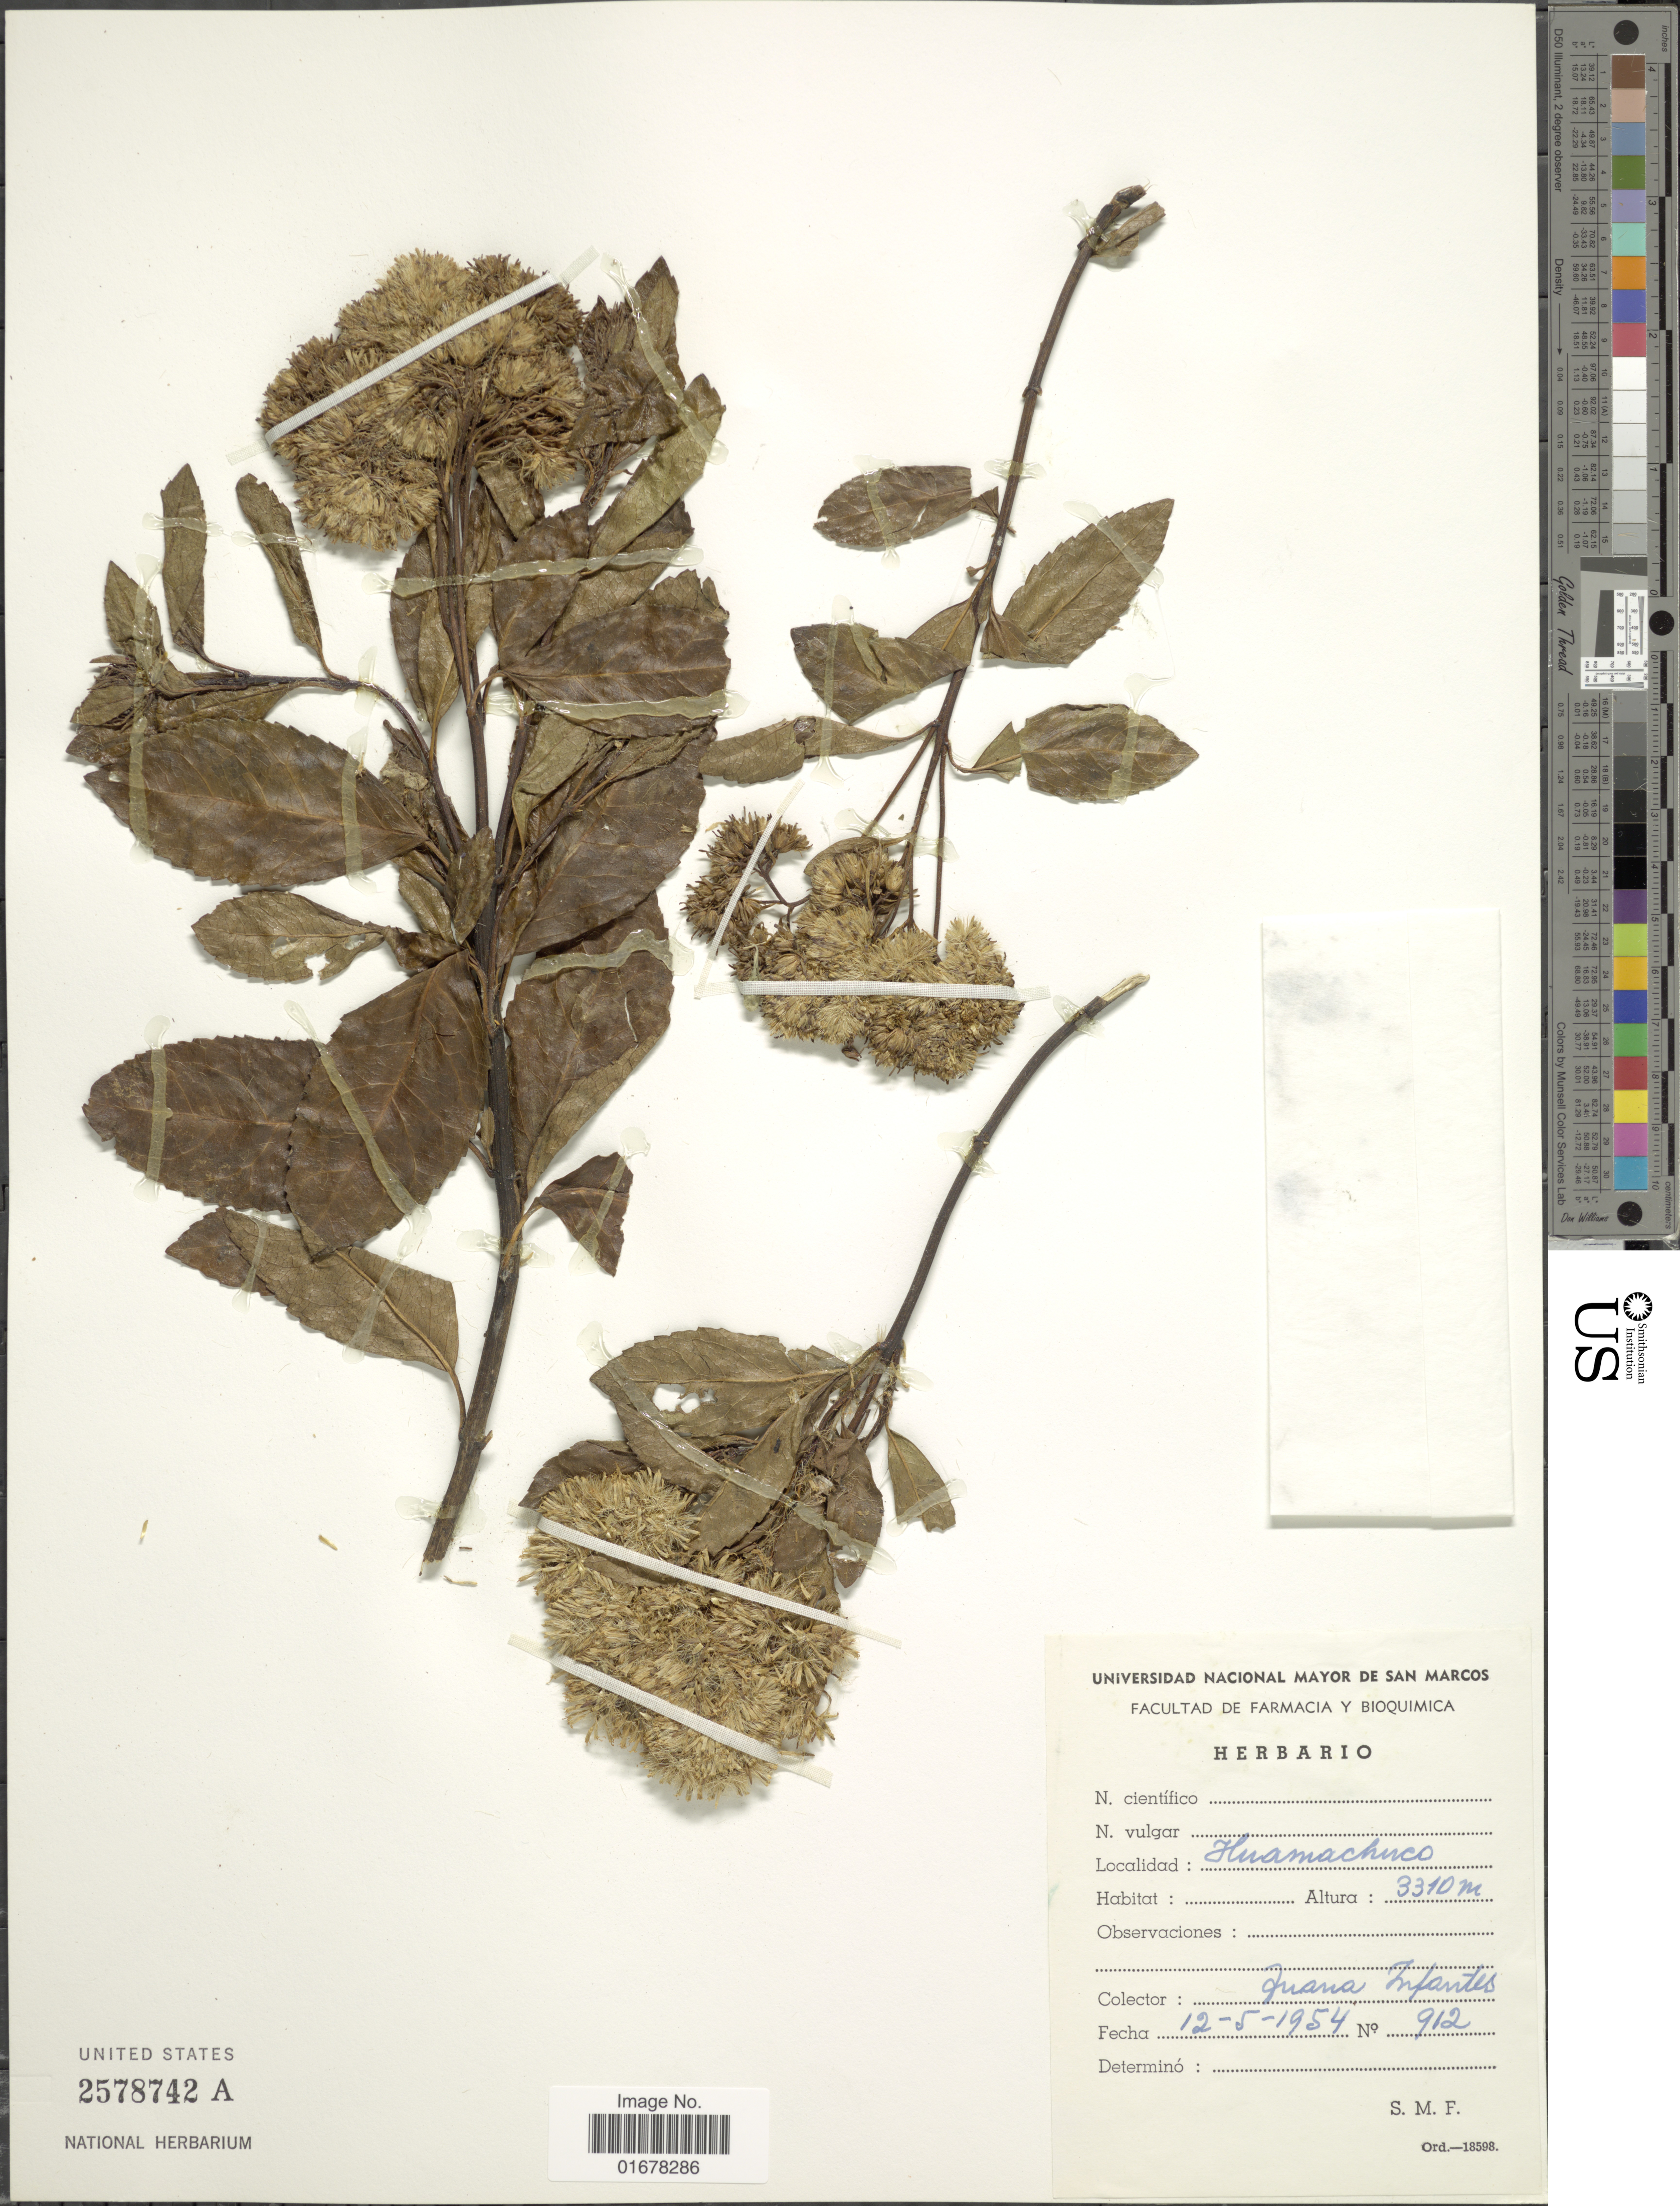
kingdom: Plantae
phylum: Tracheophyta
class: Magnoliopsida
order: Asterales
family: Asteraceae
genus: Ageratina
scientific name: Ageratina exserto-venosa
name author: (Klatt) R.M. King & H. Rob.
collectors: J. Infantes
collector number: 912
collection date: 1954-05-12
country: Peru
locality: Huamachuco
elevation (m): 3310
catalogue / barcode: US 2578742A